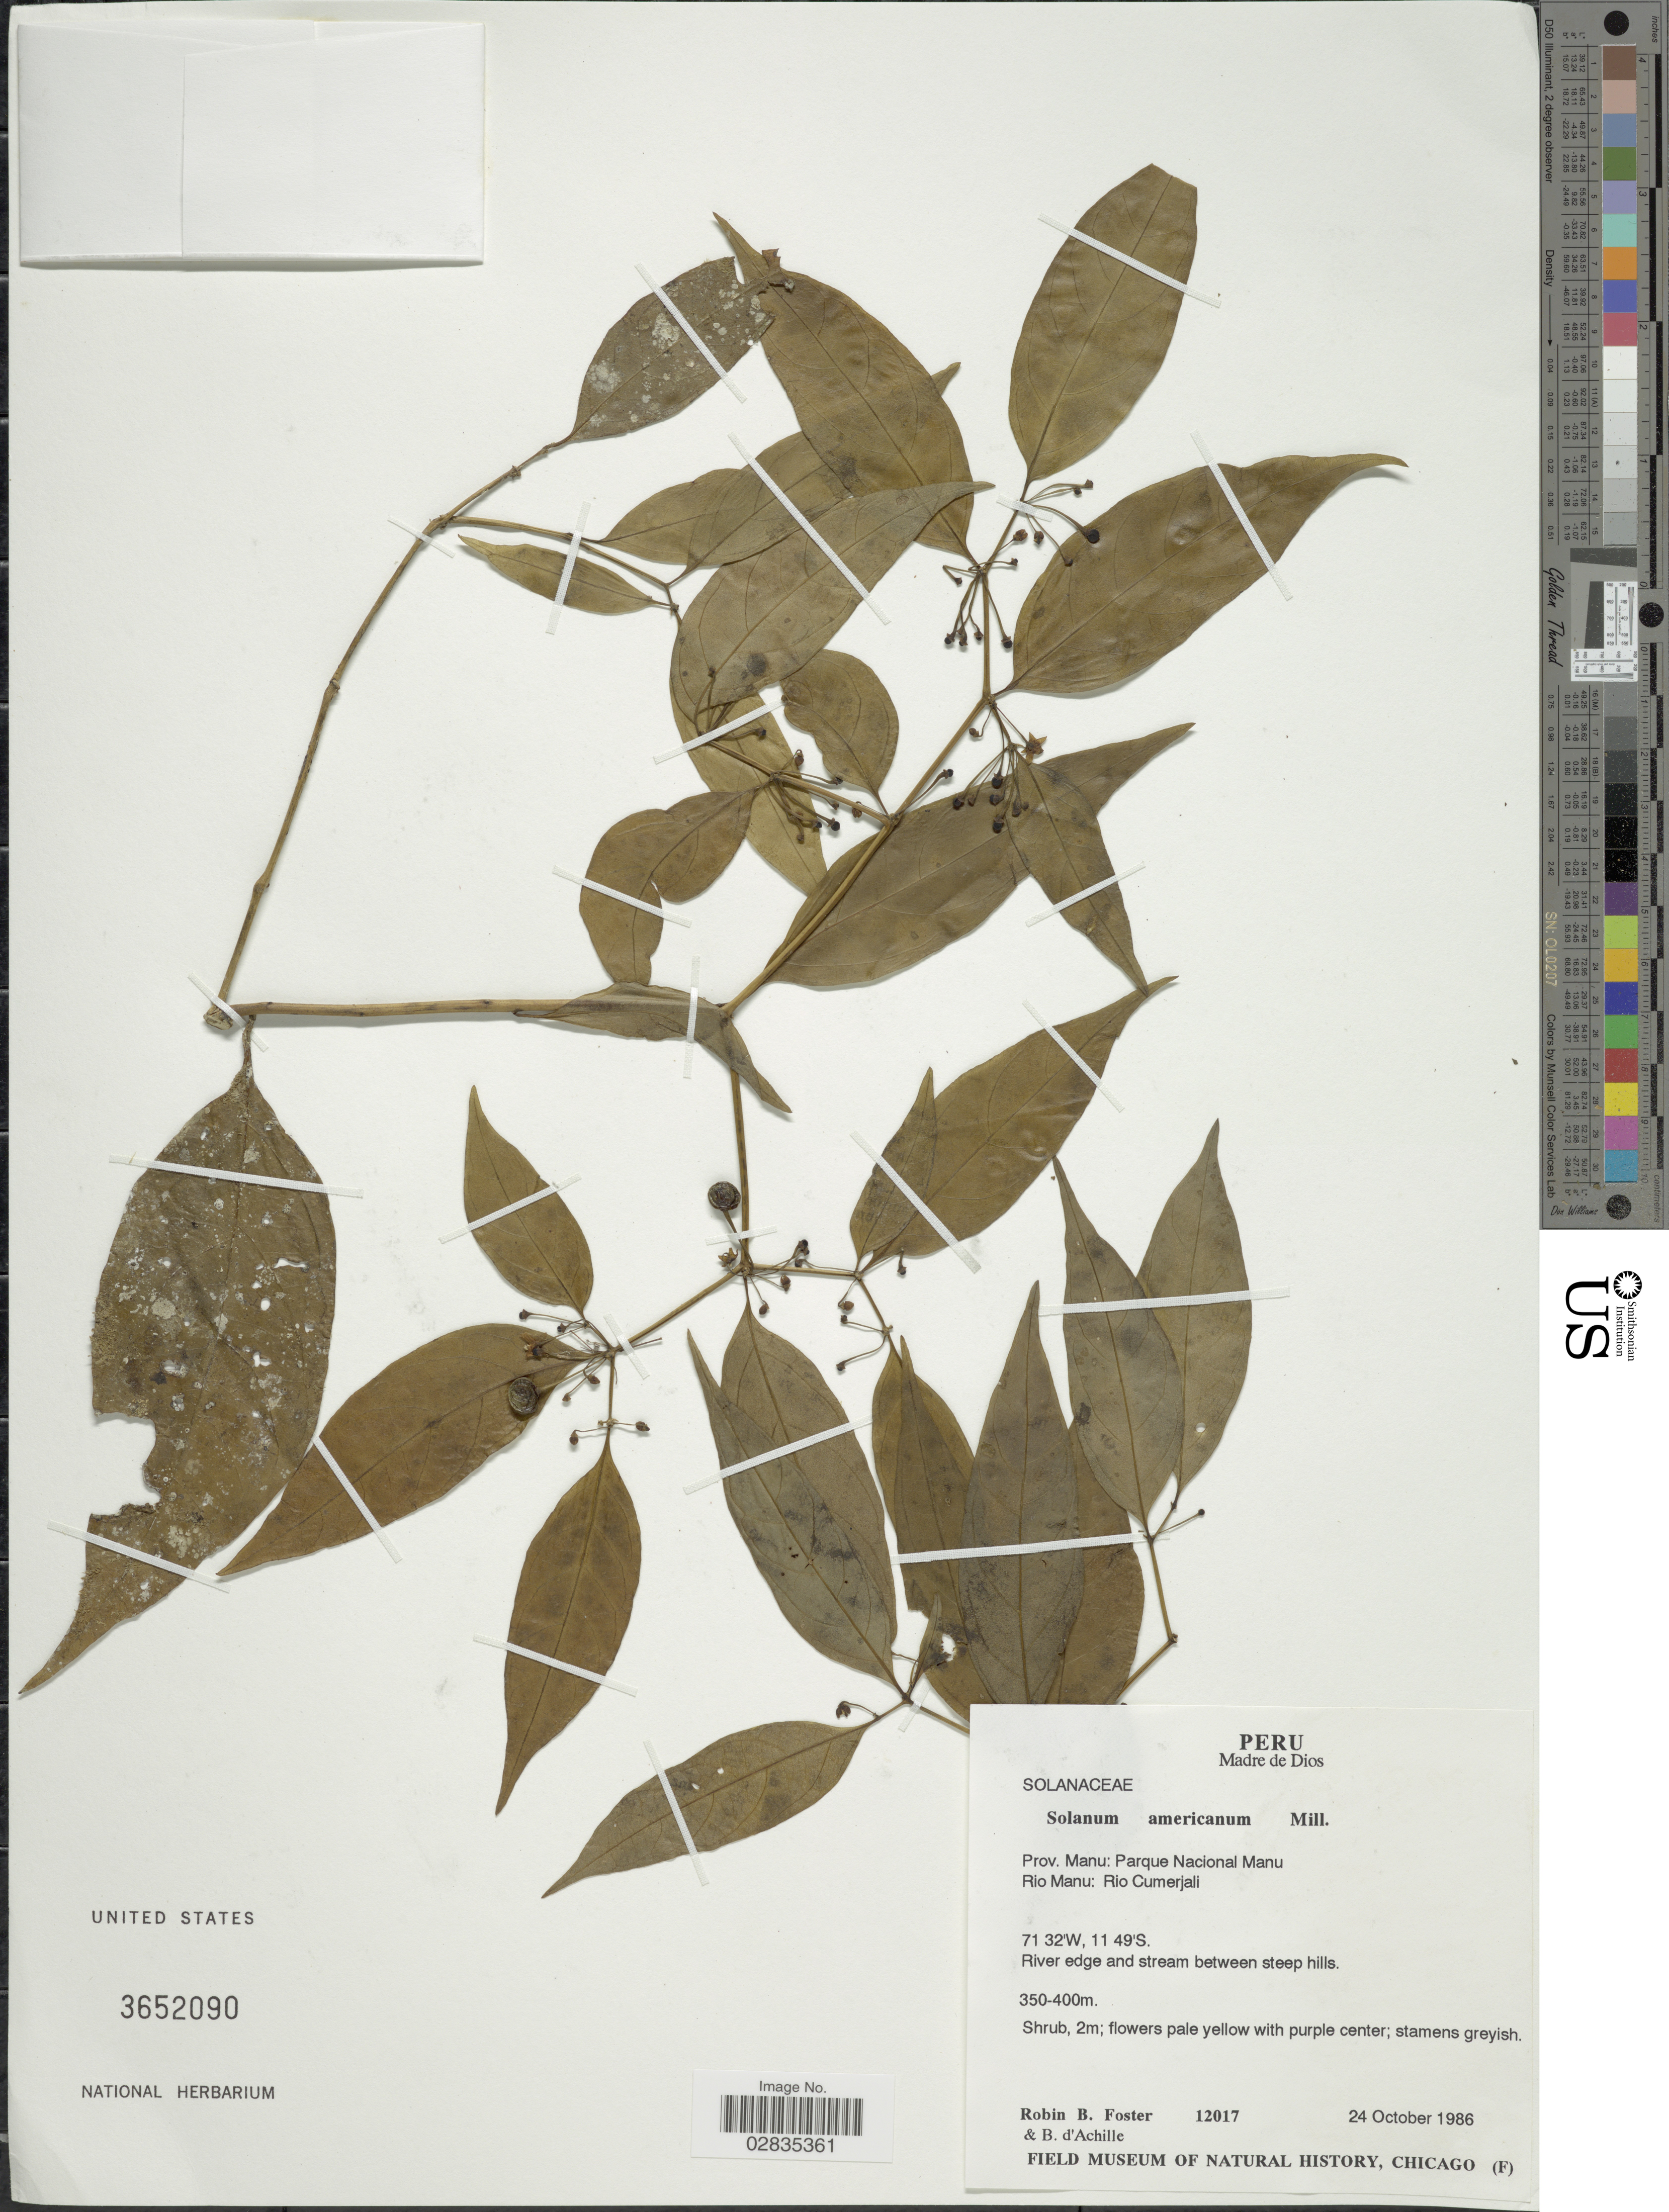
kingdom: Plantae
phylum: Tracheophyta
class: Magnoliopsida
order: Solanales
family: Solanaceae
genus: Solanum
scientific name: Solanum americanum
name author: Mill.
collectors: R. B. Foster & B. d'Achille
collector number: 12017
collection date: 1986-10-24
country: Peru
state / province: Madre de Dios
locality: Prov. Manu: Parque Nacional Manu. Rio Manu: Rio Cumerjali. River edge and stream between steep hills.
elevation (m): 350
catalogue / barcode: US 3652090